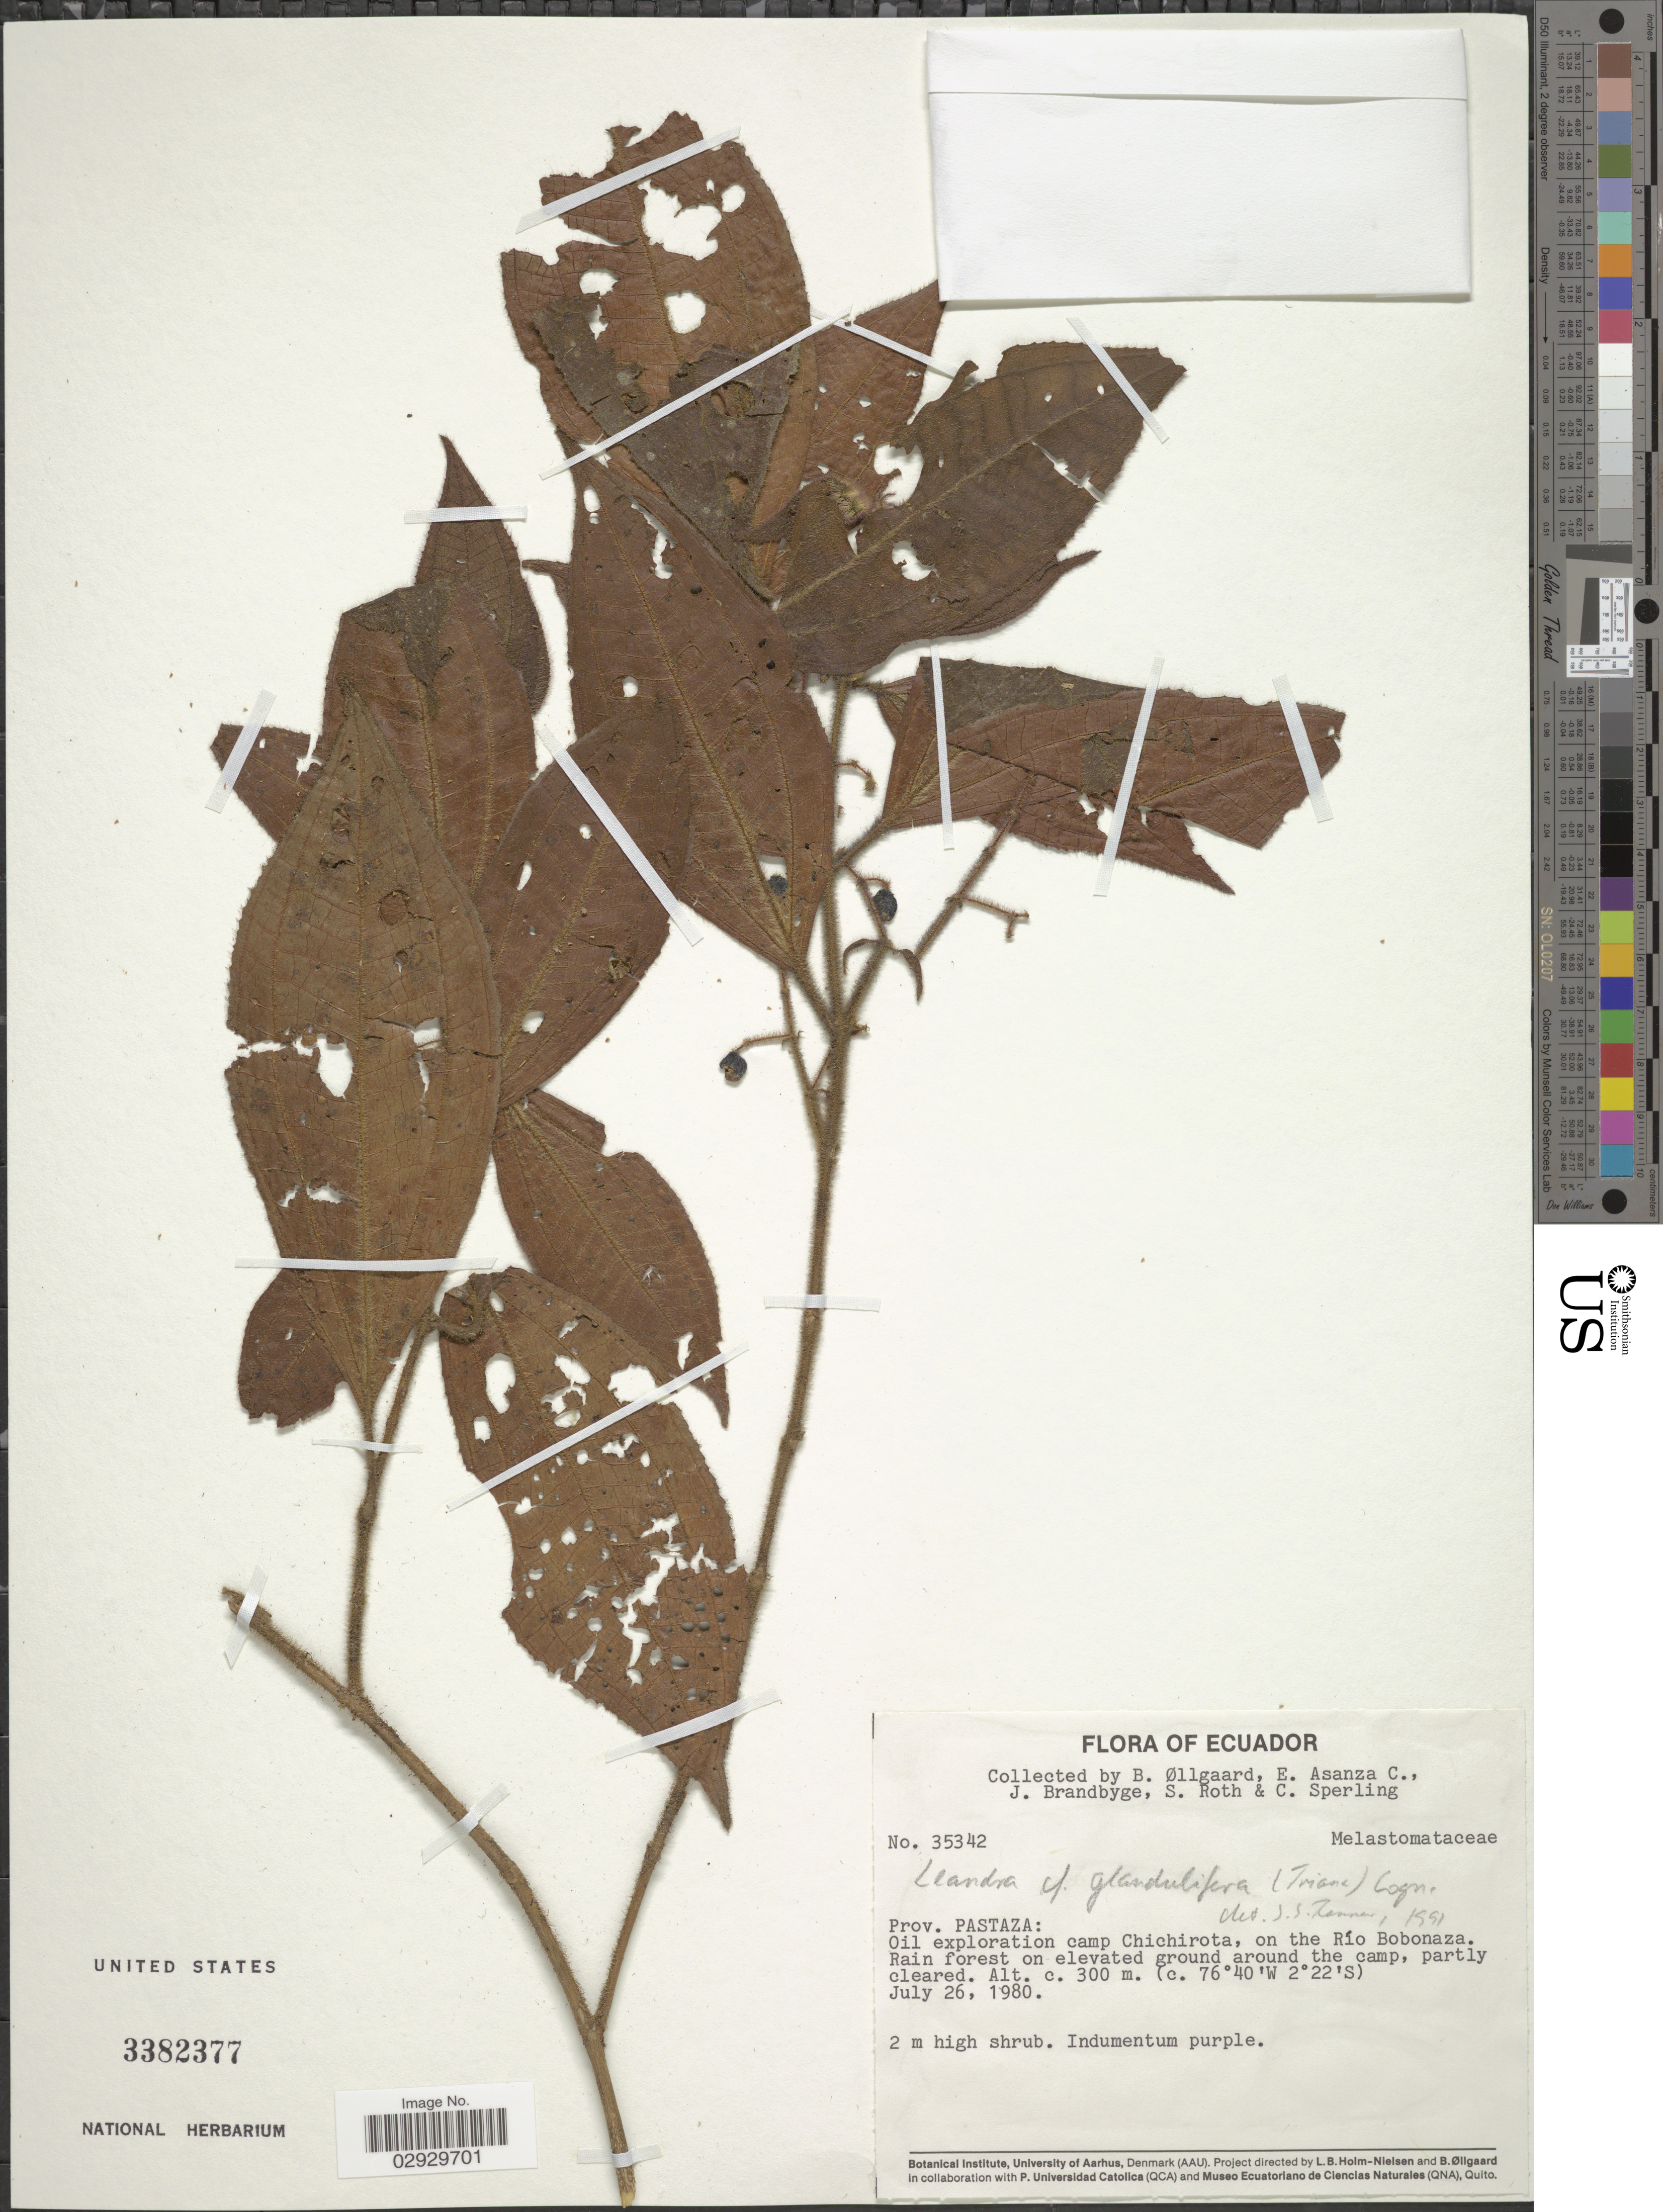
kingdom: Plantae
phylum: Tracheophyta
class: Magnoliopsida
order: Myrtales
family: Melastomataceae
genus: Leandra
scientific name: Leandra glandulifera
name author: (Triana) Cogn.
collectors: B. Øllgaard, E. Asanza C., J. Brandbyge, S. Roth & C. Sperling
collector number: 35342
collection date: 1980-07-26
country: Ecuador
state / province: Pastaza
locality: Oil exploration camp Chichirota, on the Río Bobonaza.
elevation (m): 300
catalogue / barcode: US 3382377